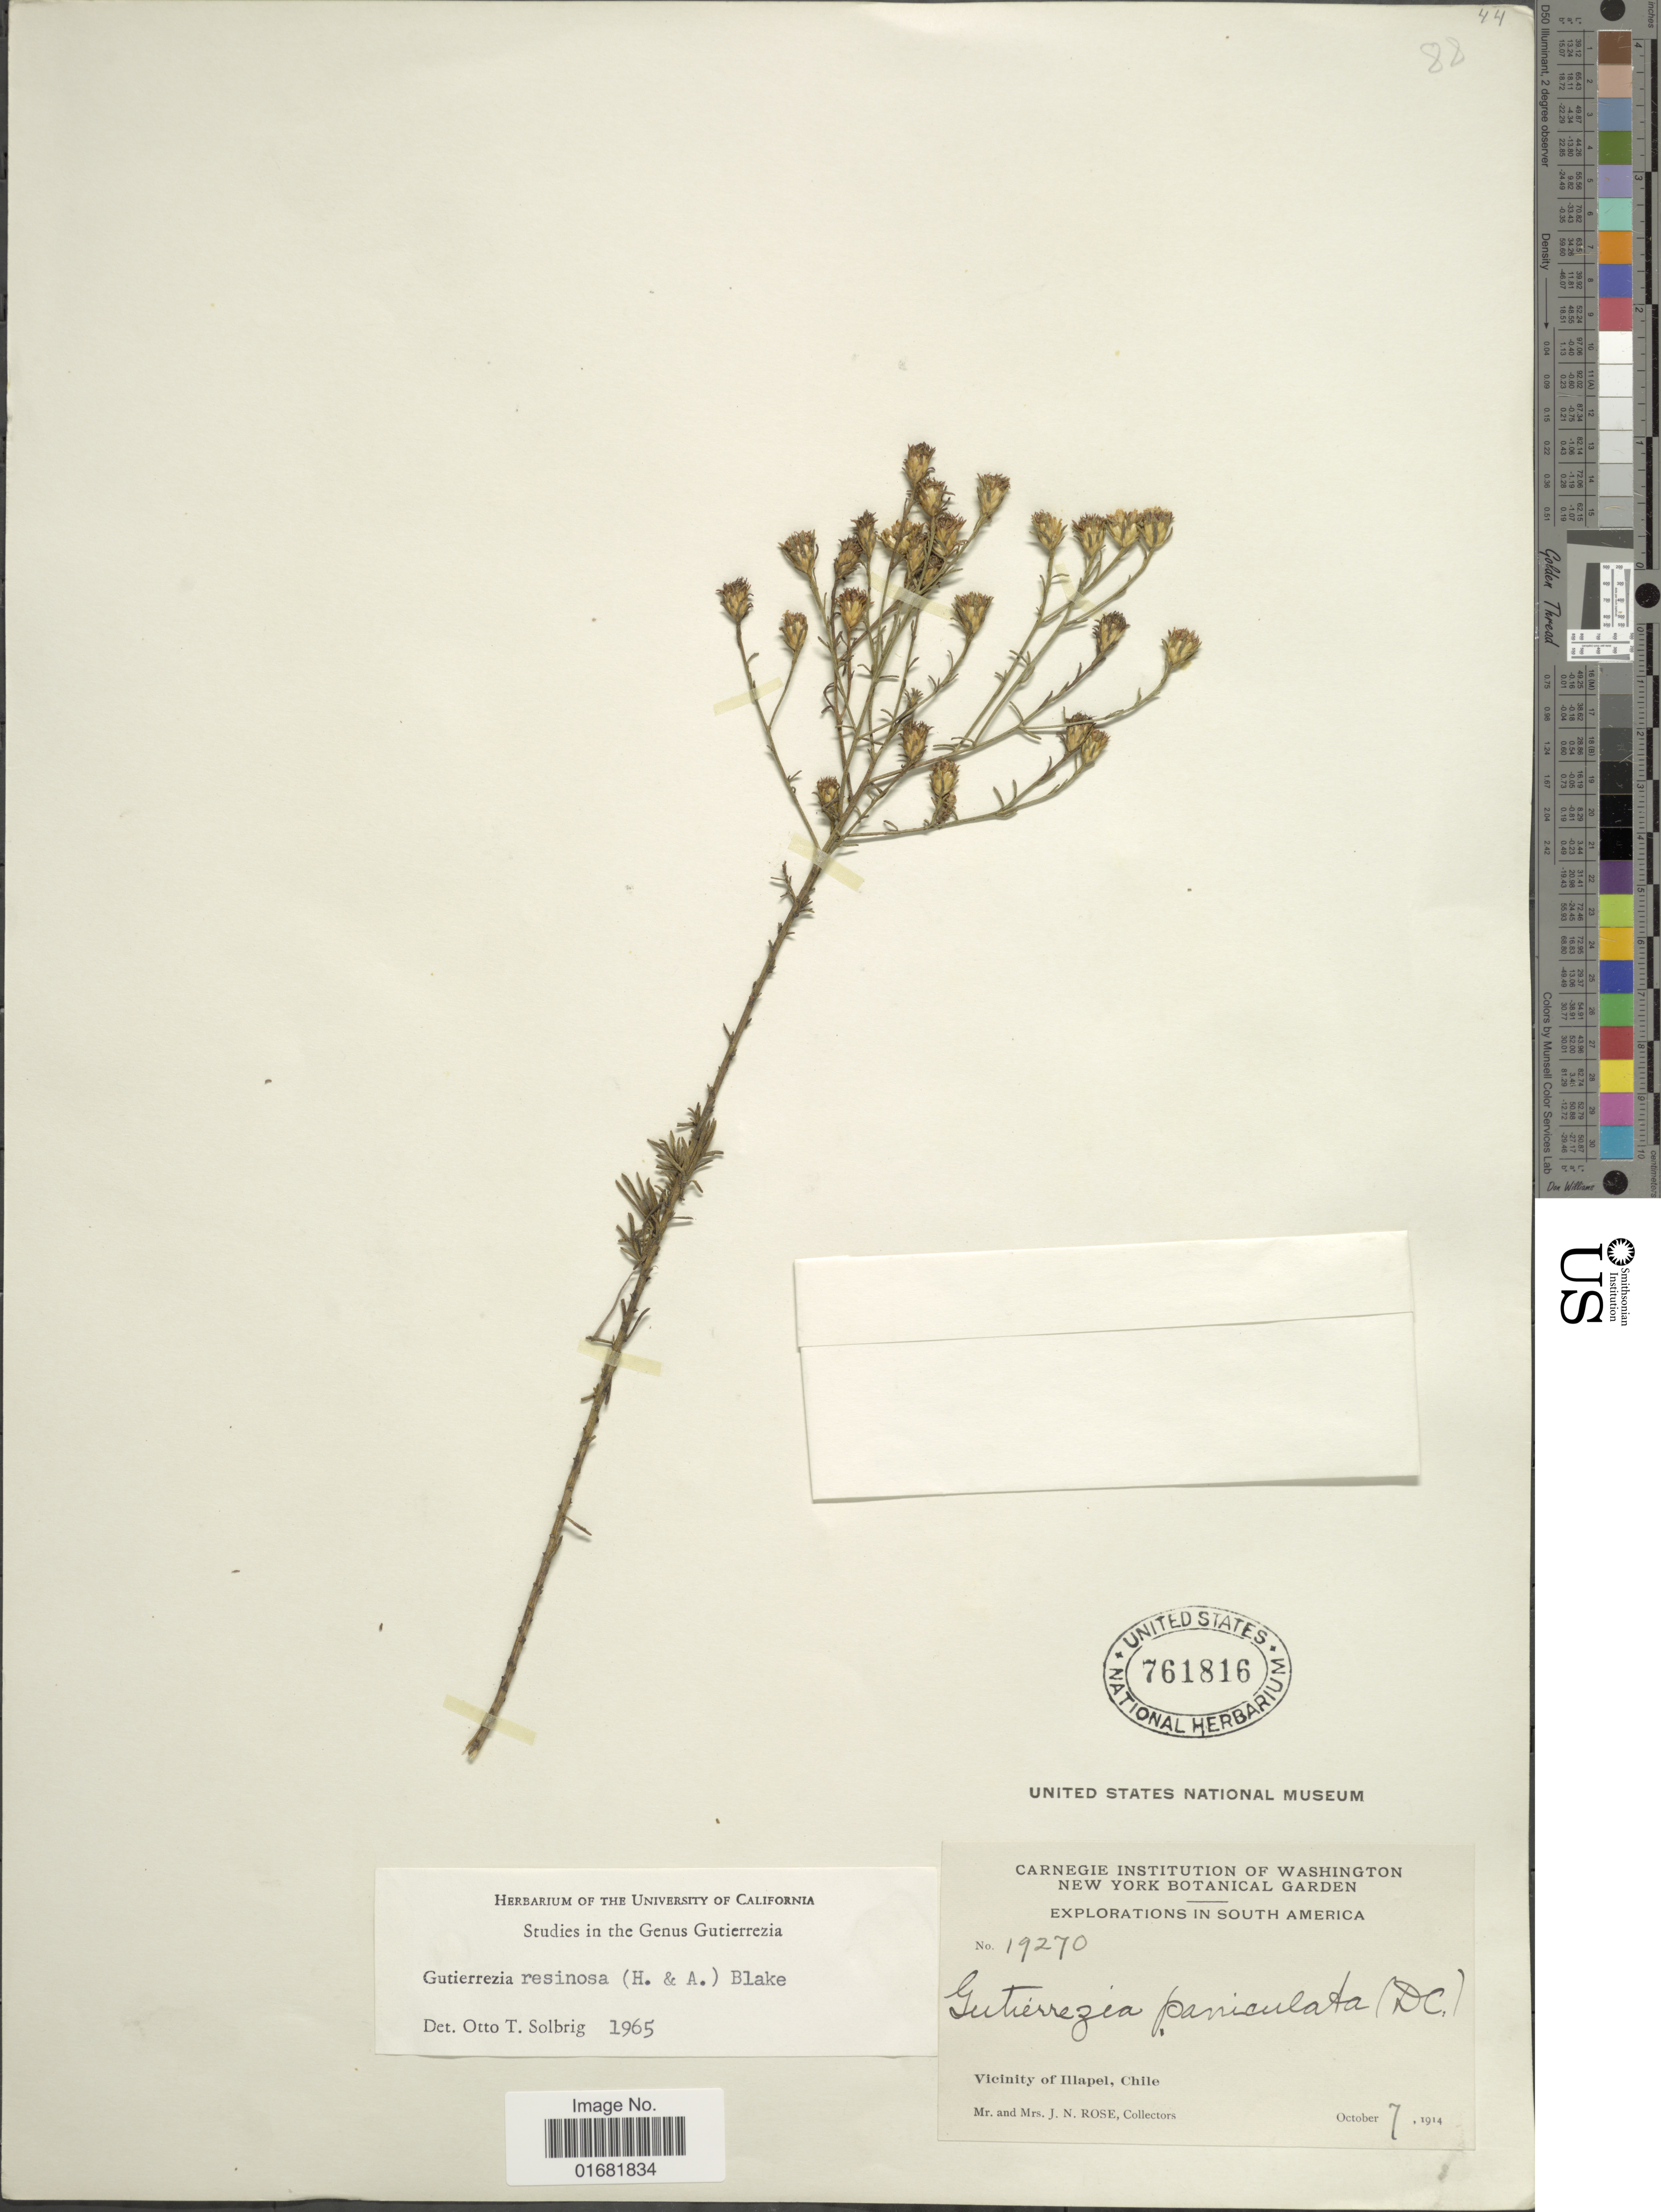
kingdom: Plantae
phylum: Tracheophyta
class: Magnoliopsida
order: Asterales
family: Asteraceae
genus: Gutierrezia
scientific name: Gutierrezia resinosa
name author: (Hook. & Arn.) S.F. Blake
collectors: J. N. Rose & L. B. Rose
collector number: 19270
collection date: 1914-10-07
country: Chile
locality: Vicinity of Illapel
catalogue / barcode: US 761816